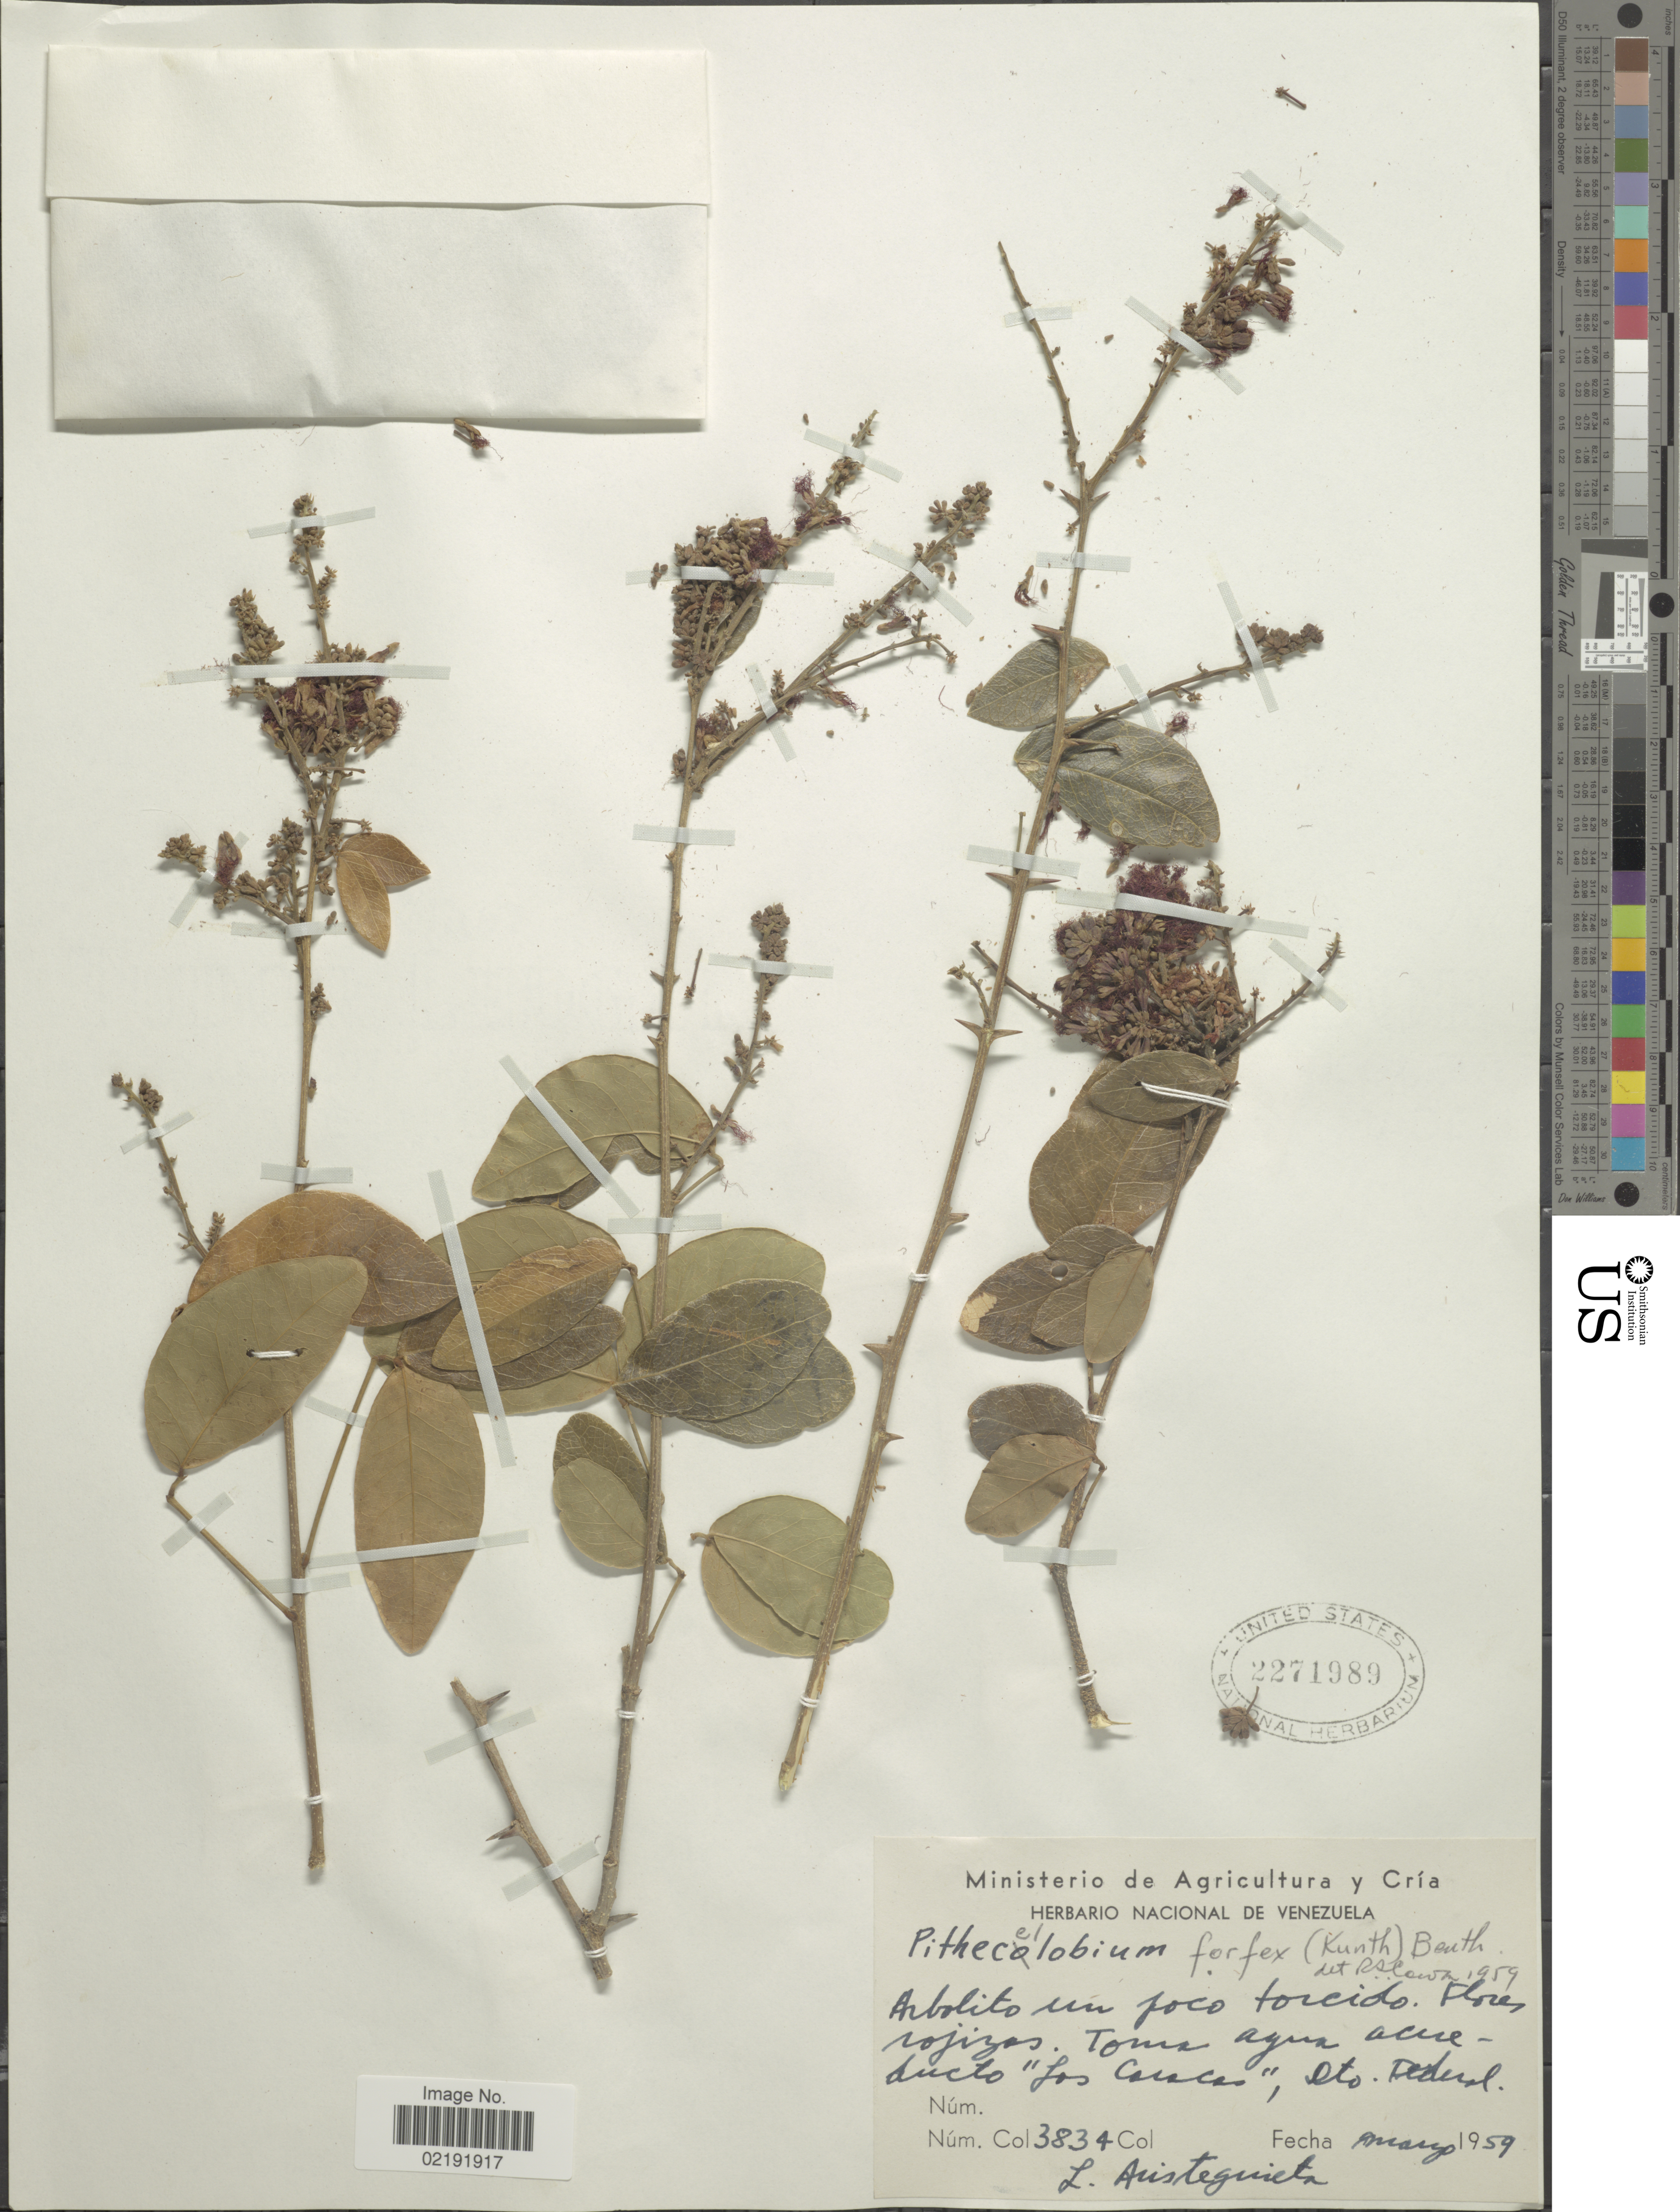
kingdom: Plantae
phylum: Tracheophyta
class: Magnoliopsida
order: Fabales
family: Fabaceae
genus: Pithecellobium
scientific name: Pithecellobium roseum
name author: (Vahl) Barneby & J.W. Grimes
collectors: L. Aristeguieta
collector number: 3834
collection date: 1959-03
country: Venezuela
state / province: Distrito Federal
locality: Toma agua acuerducto "Los Caracas", Dto. Federal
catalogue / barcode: US 2271989